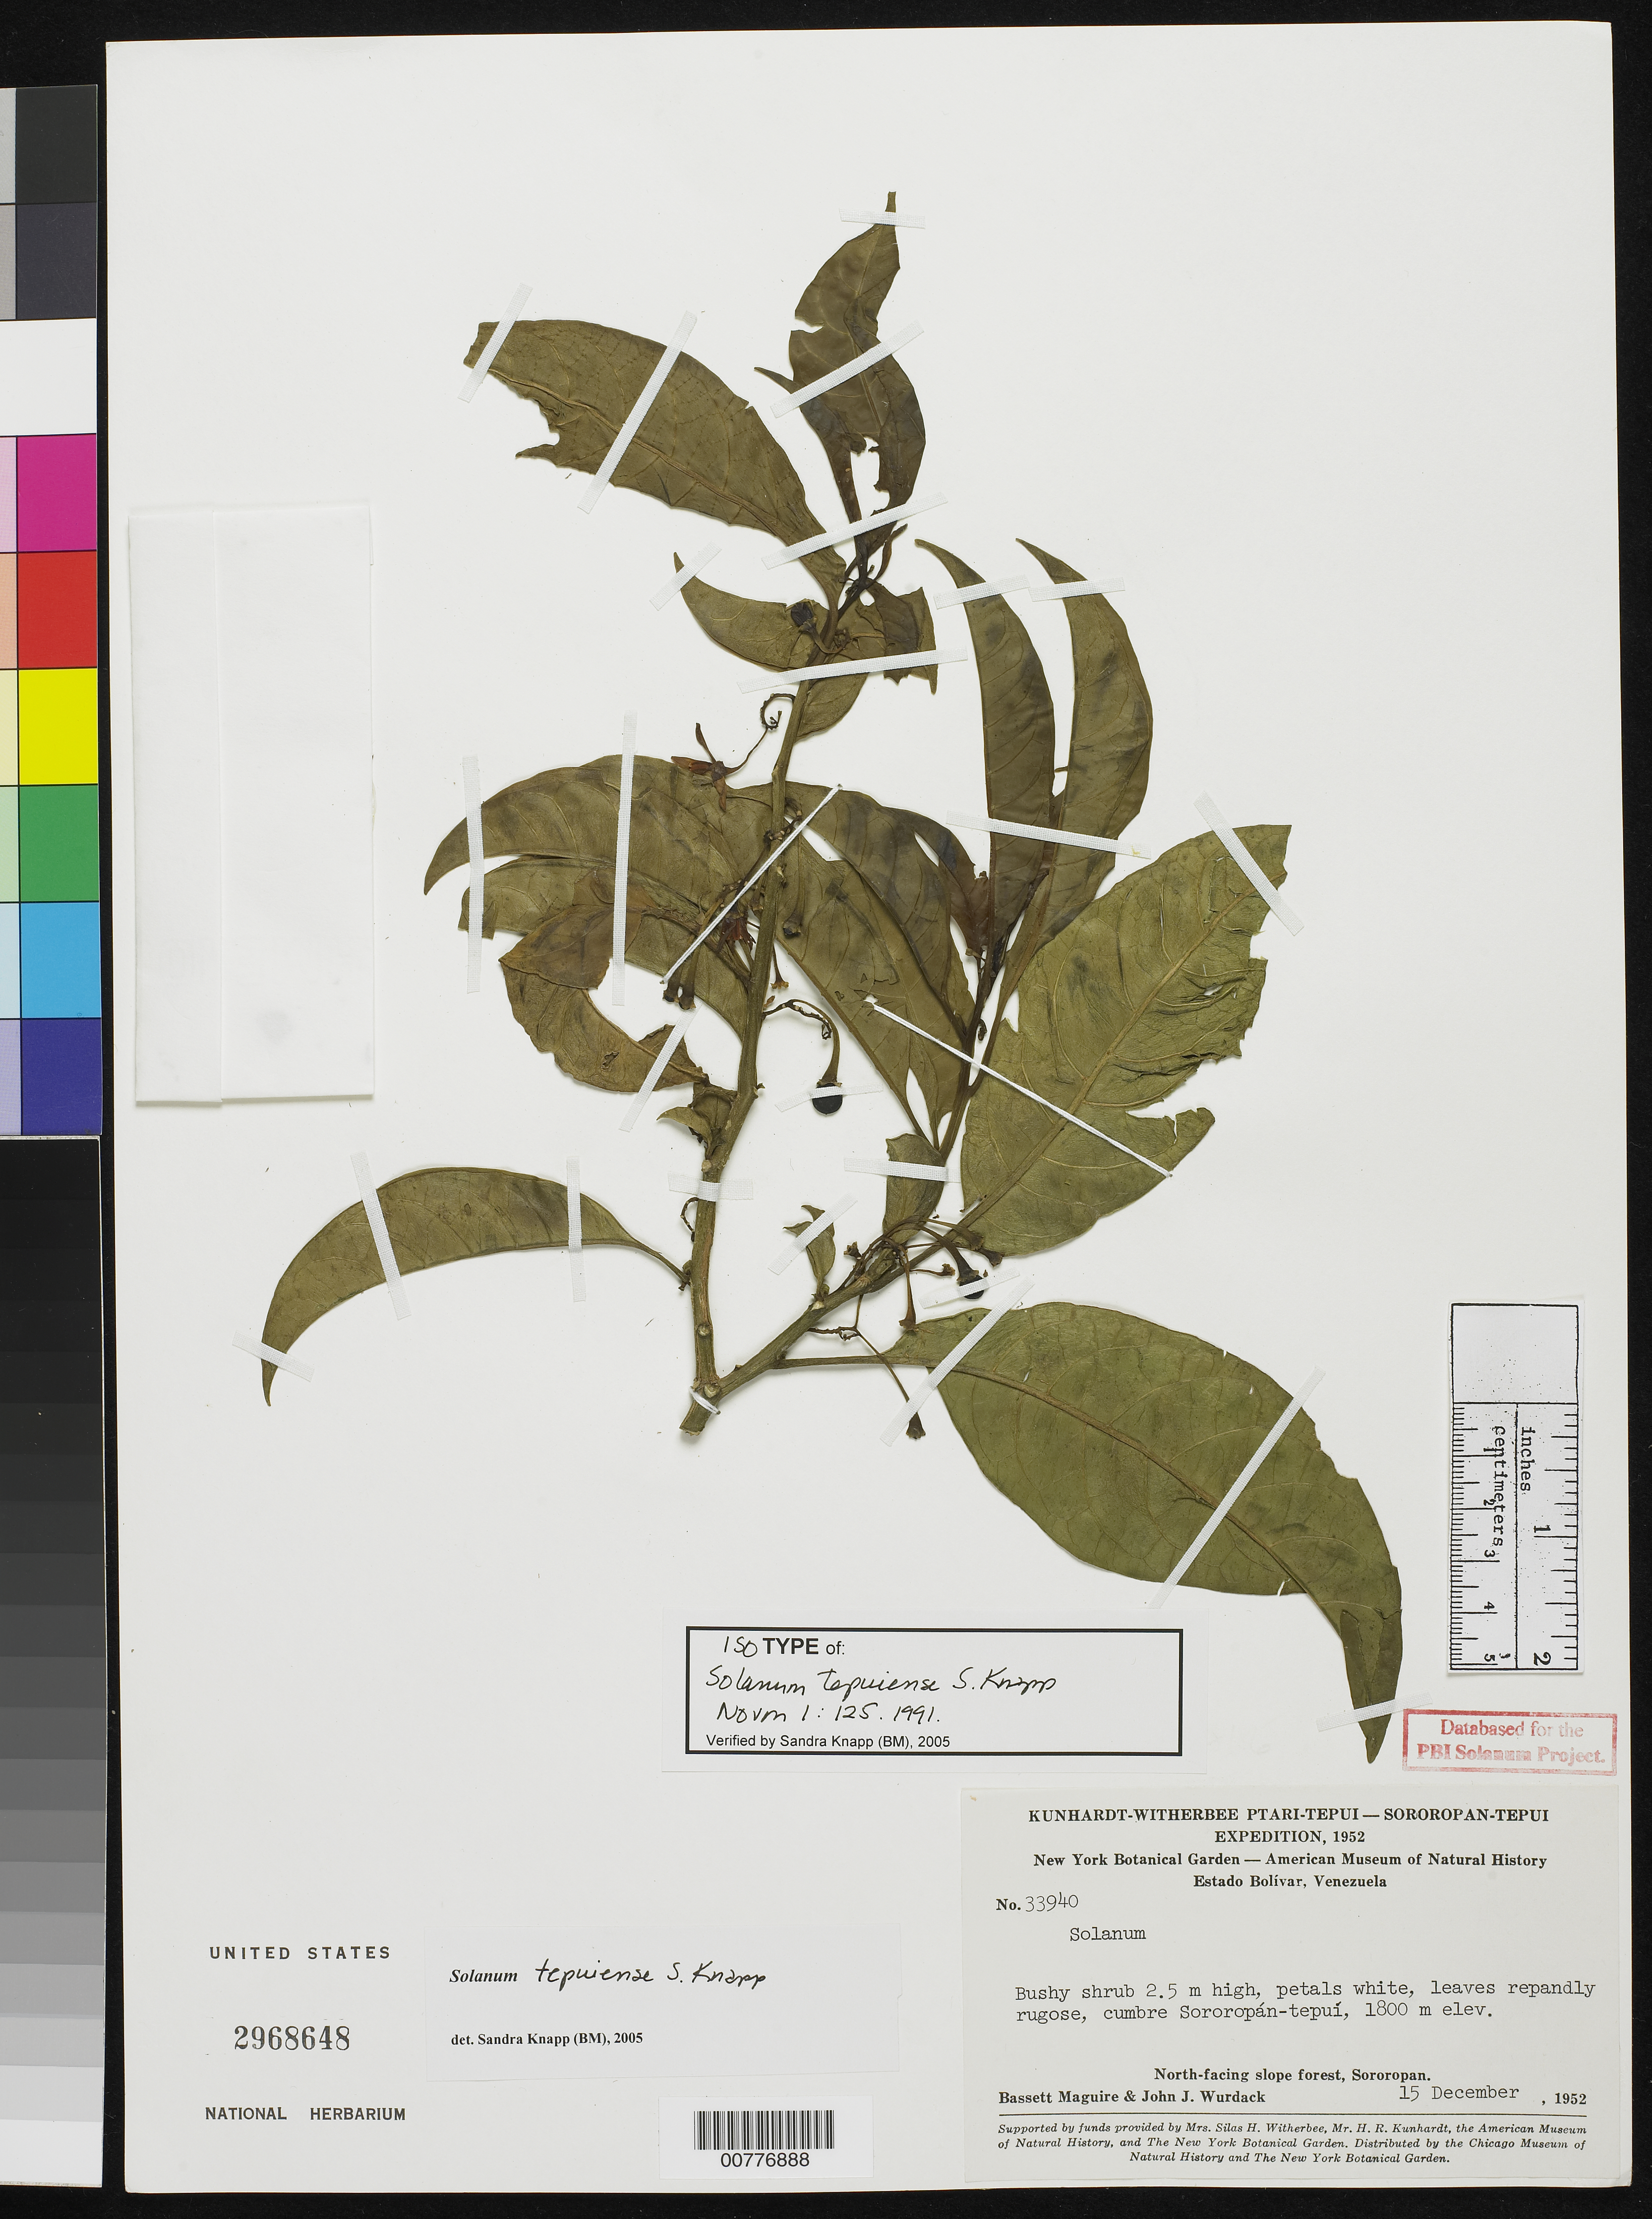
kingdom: Plantae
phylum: Tracheophyta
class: Magnoliopsida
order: Solanales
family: Solanaceae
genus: Solanum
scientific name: Solanum tepuiense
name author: S. Knapp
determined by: Knapp, S. D.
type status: Isotype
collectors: B. Maguire & J. J. Wurdack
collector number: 33940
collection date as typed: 15 Dec 1952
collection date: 1952-12-15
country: Venezuela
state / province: Bolívar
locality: Cumbre Sororopán-tepuí, north-facing slope forest, Sororopan.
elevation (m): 1800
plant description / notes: Holotype at NY.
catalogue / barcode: US 2968648